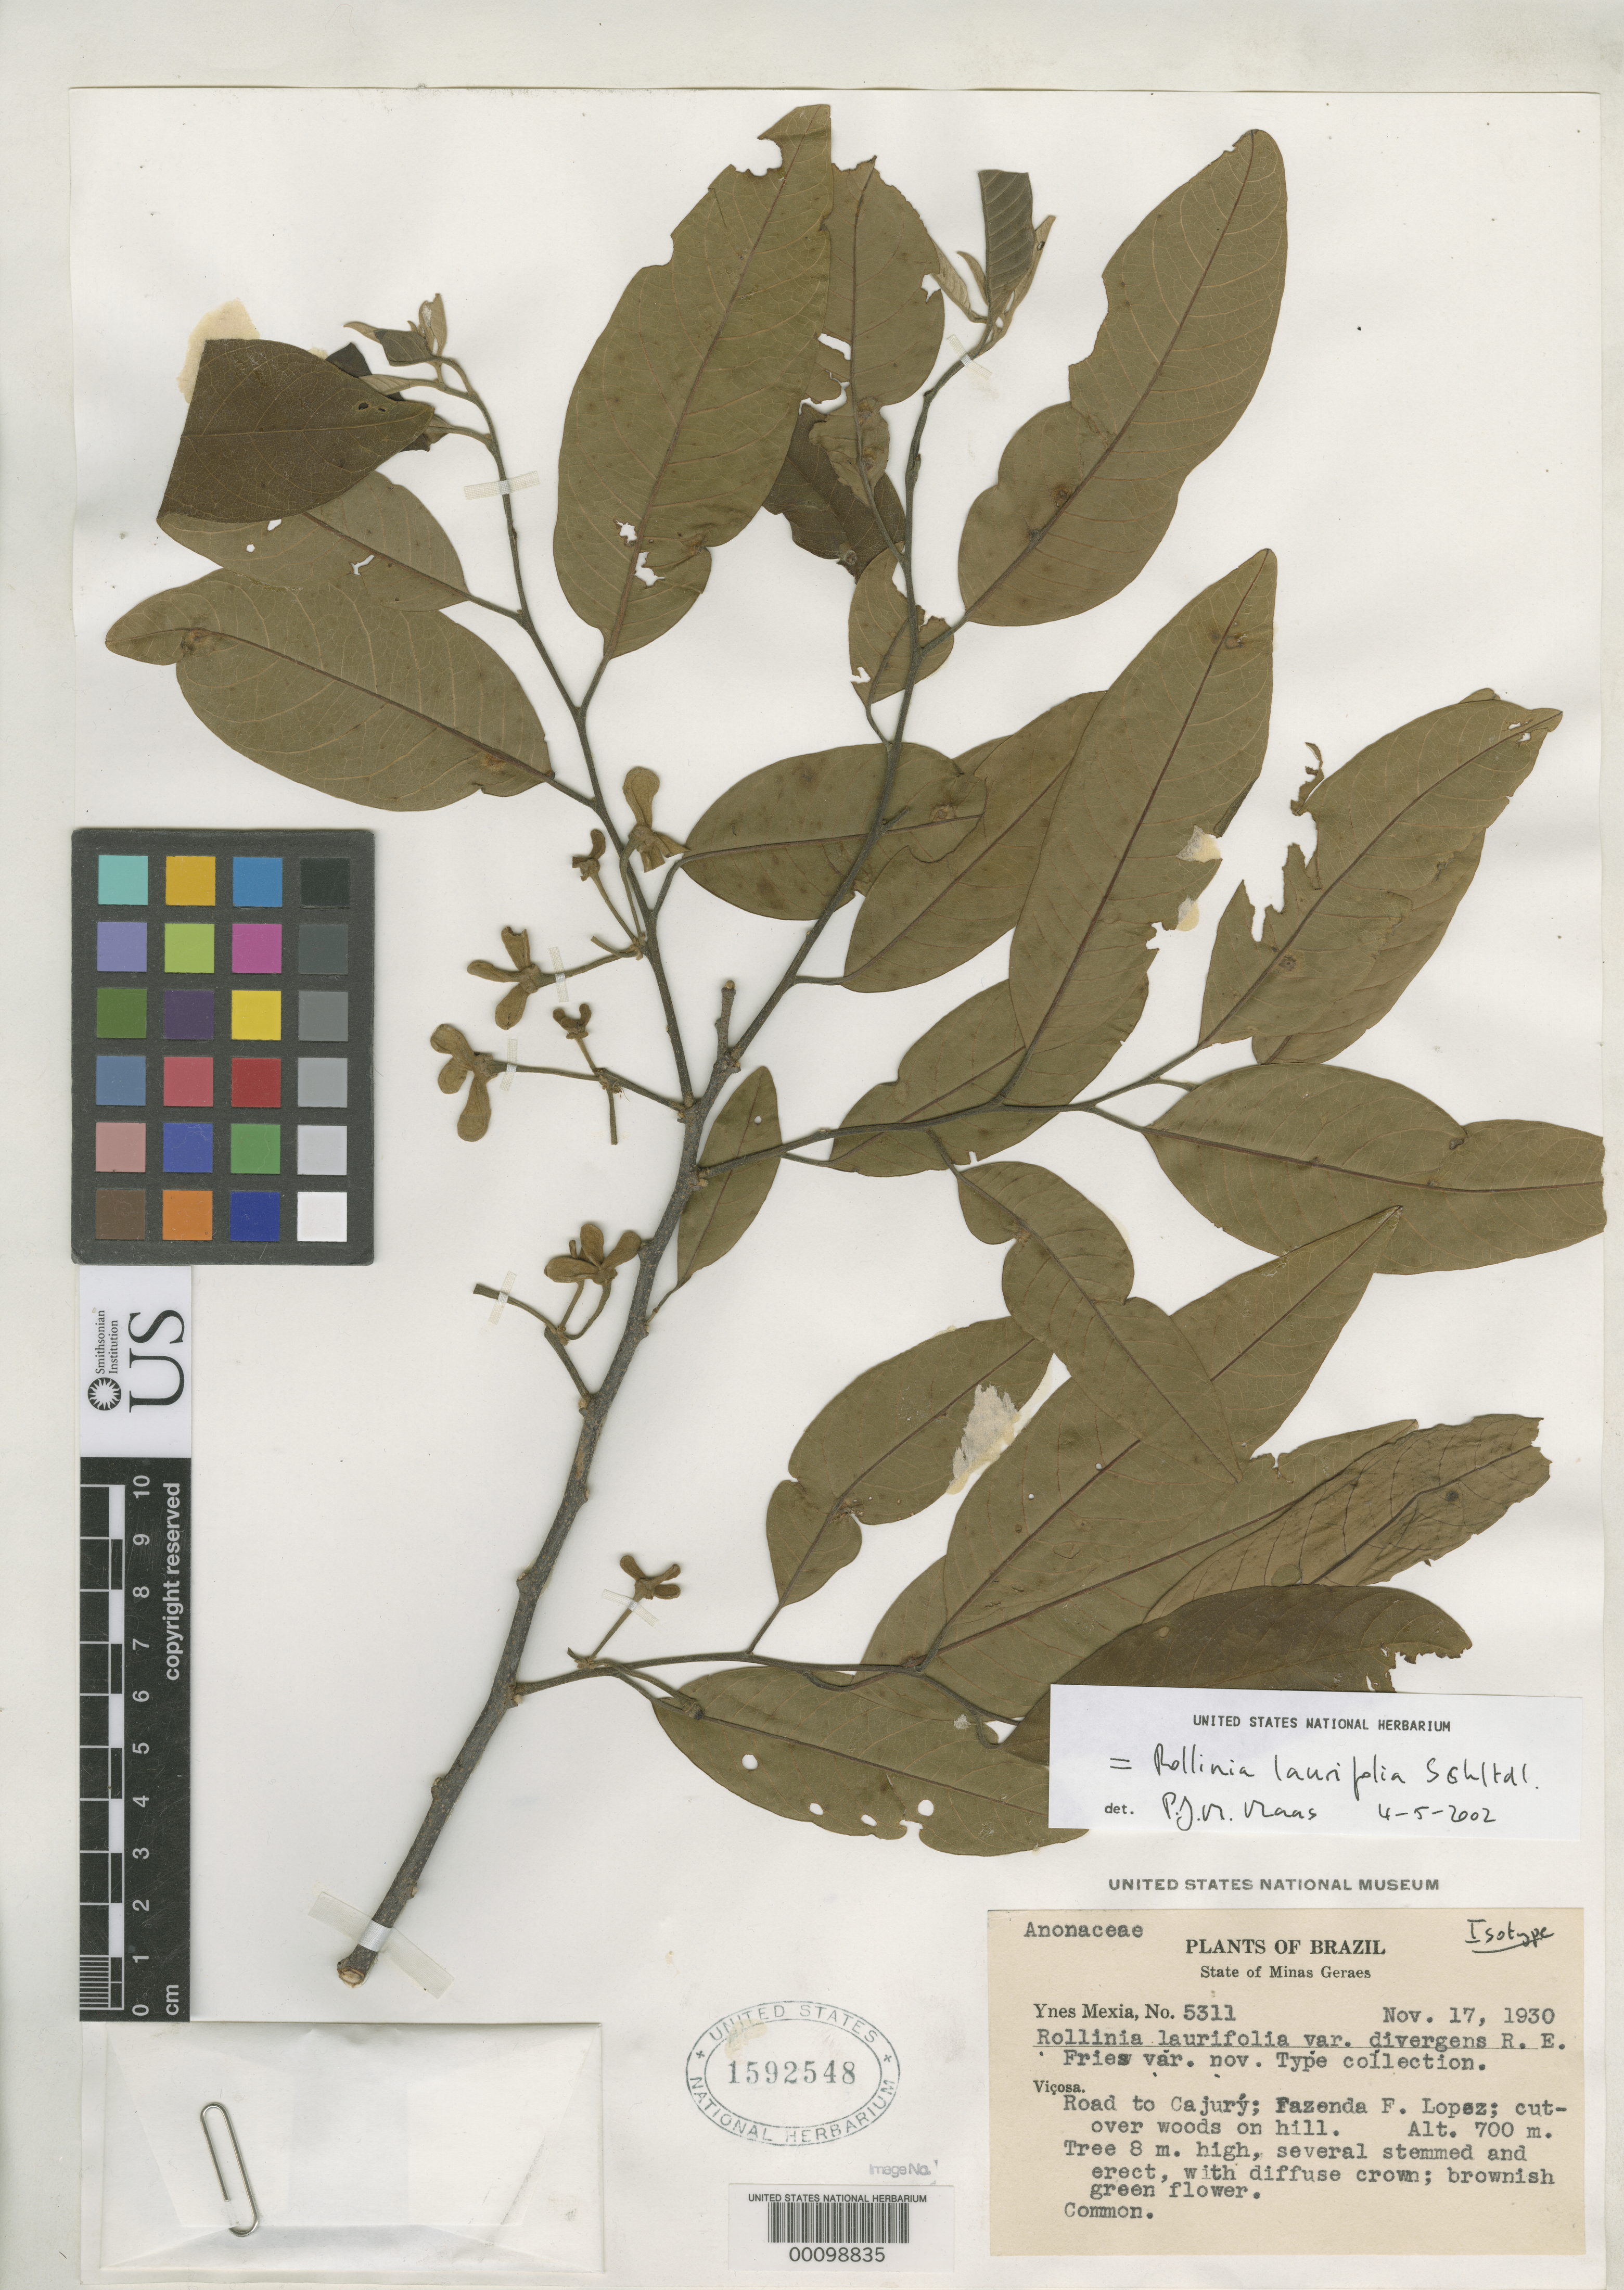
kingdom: Plantae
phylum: Tracheophyta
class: Magnoliopsida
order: Magnoliales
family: Annonaceae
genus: Rollinia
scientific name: Rollinia laurifolia var. divergens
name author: R.E. Fr.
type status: Isotype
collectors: Y. Mexia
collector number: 5311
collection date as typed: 17 Nov 1930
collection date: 1930-11-17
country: Brazil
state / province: Minas Gerais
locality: Road to Cajury, Fazenda F. Lopez.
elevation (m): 700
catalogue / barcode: US 1592548